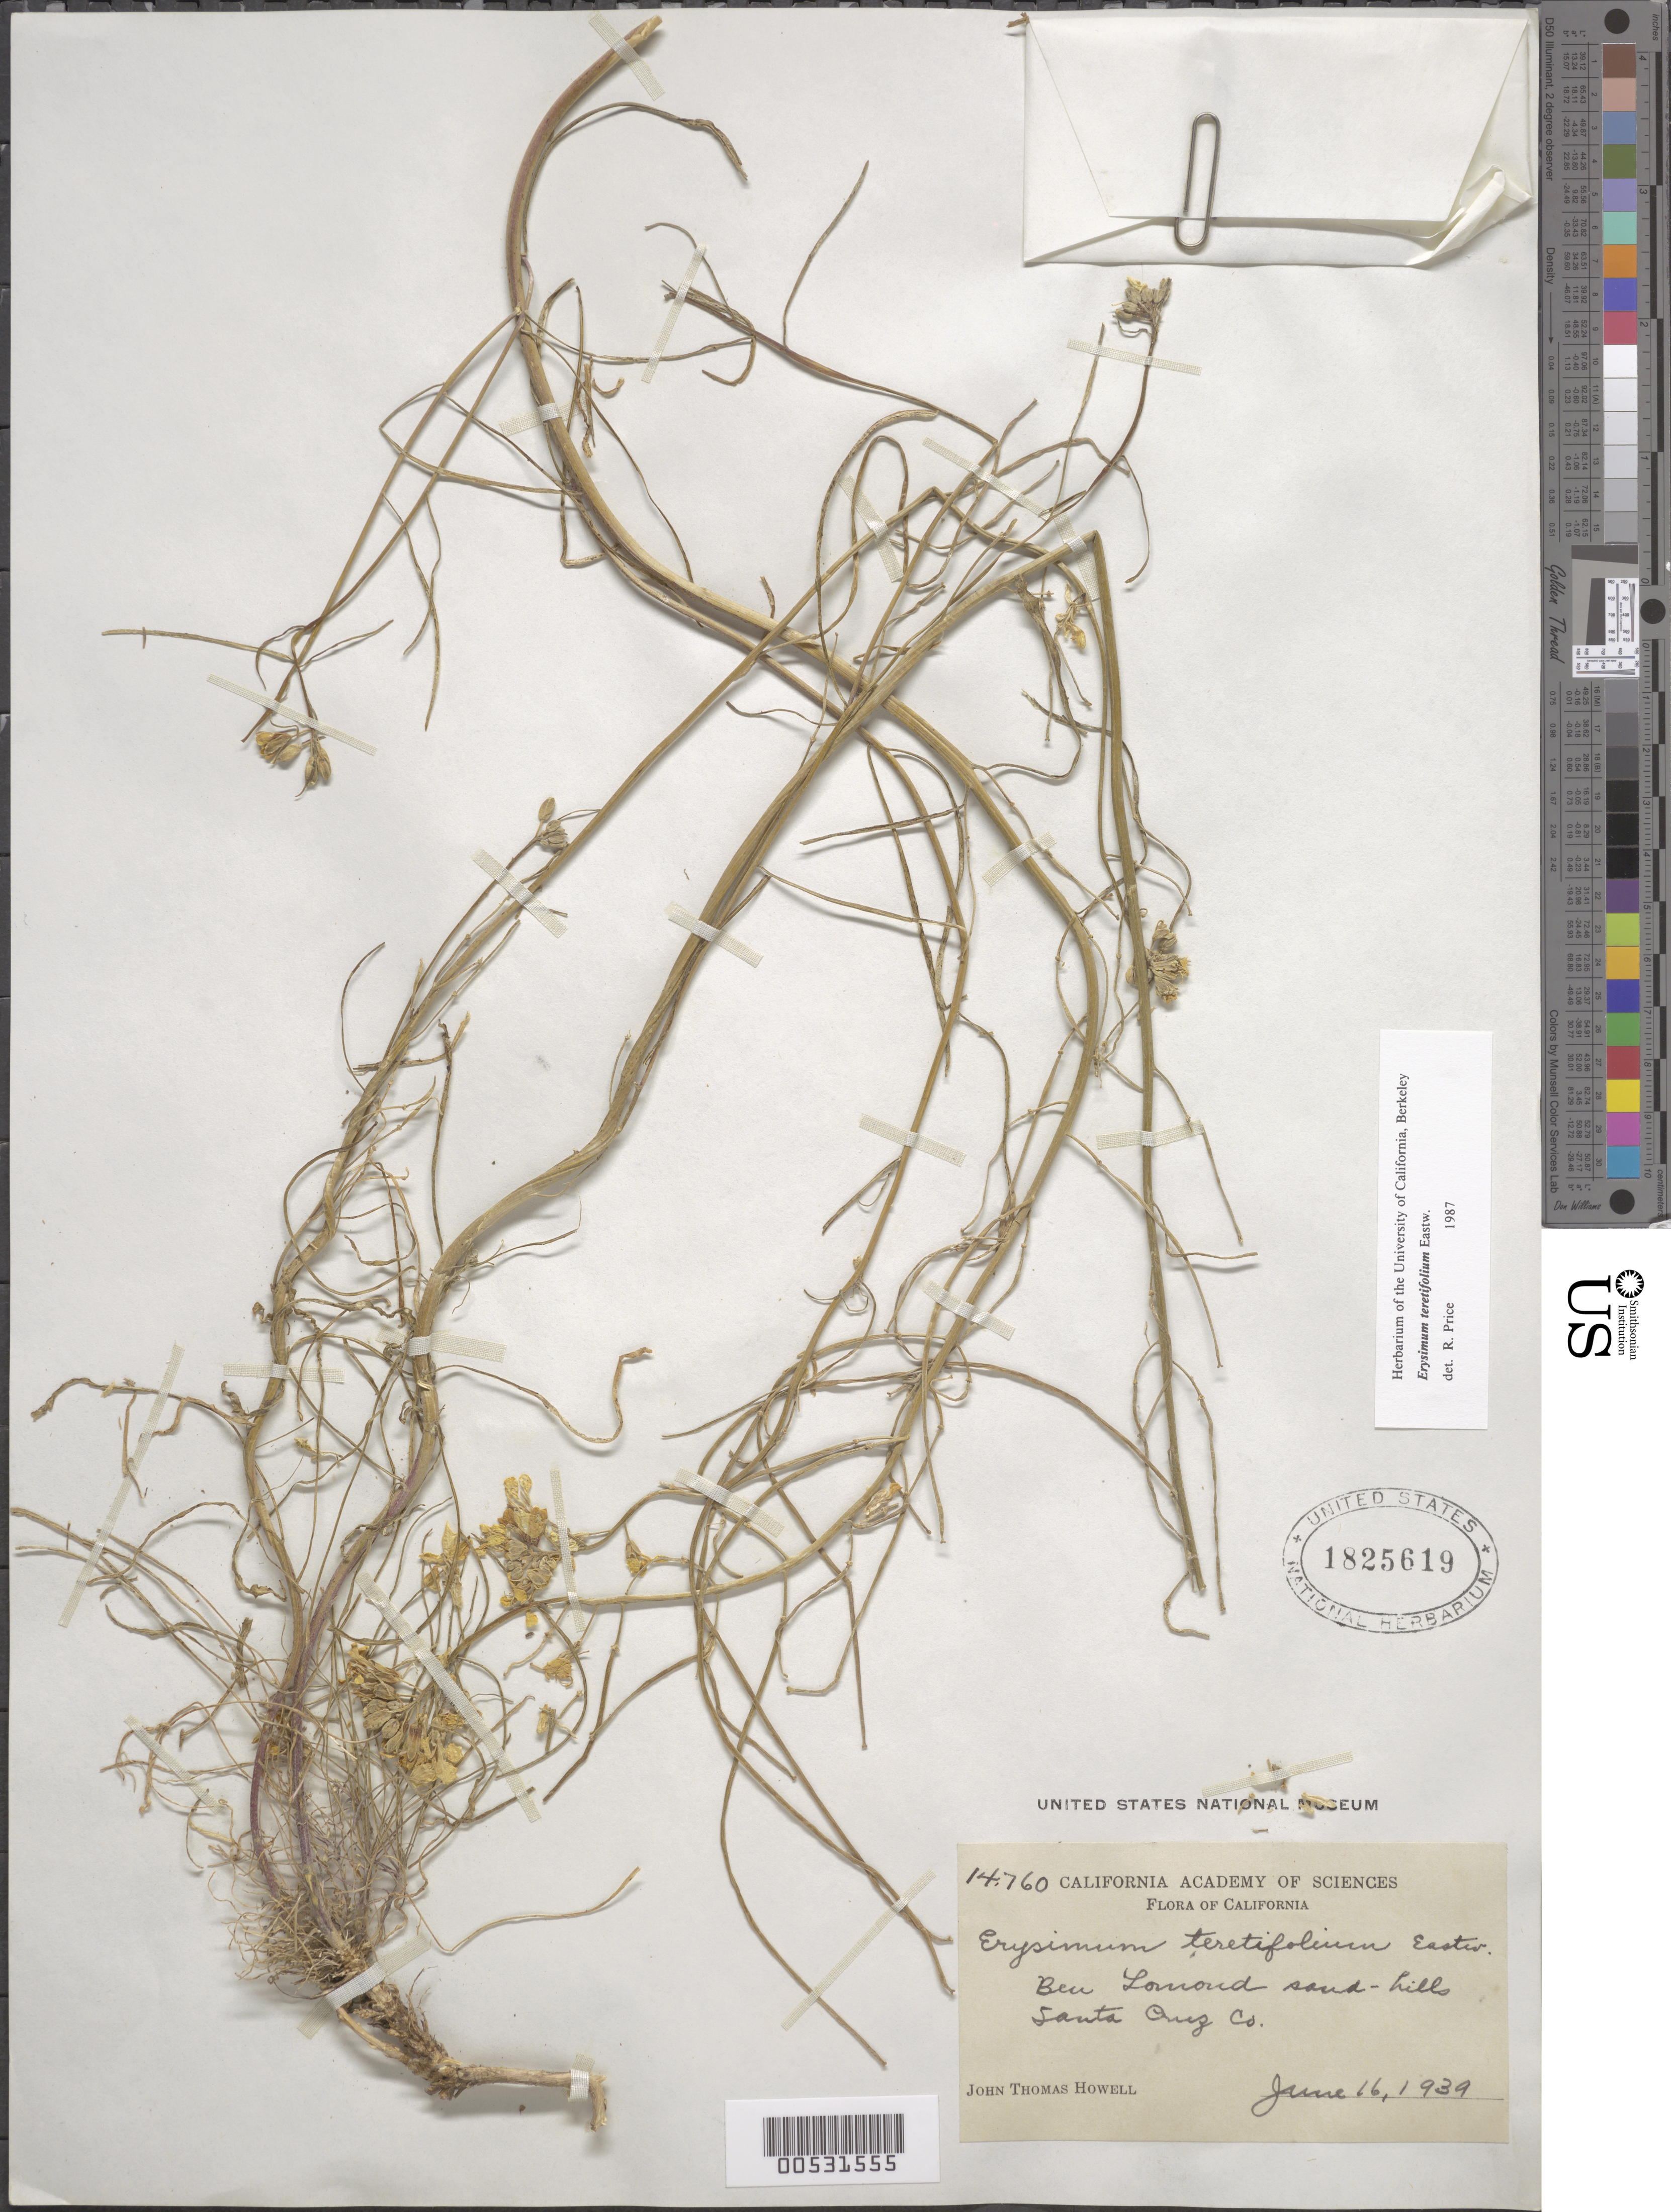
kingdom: Plantae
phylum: Tracheophyta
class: Magnoliopsida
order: Brassicales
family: Brassicaceae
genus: Erysimum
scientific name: Erysimum teretifolium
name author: Eastw.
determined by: Price, R.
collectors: J. T. Howell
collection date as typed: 16 Jun 1939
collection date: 1939-06-16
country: United States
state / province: California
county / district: Santa Cruz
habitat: Sand hills.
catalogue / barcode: US 1825619